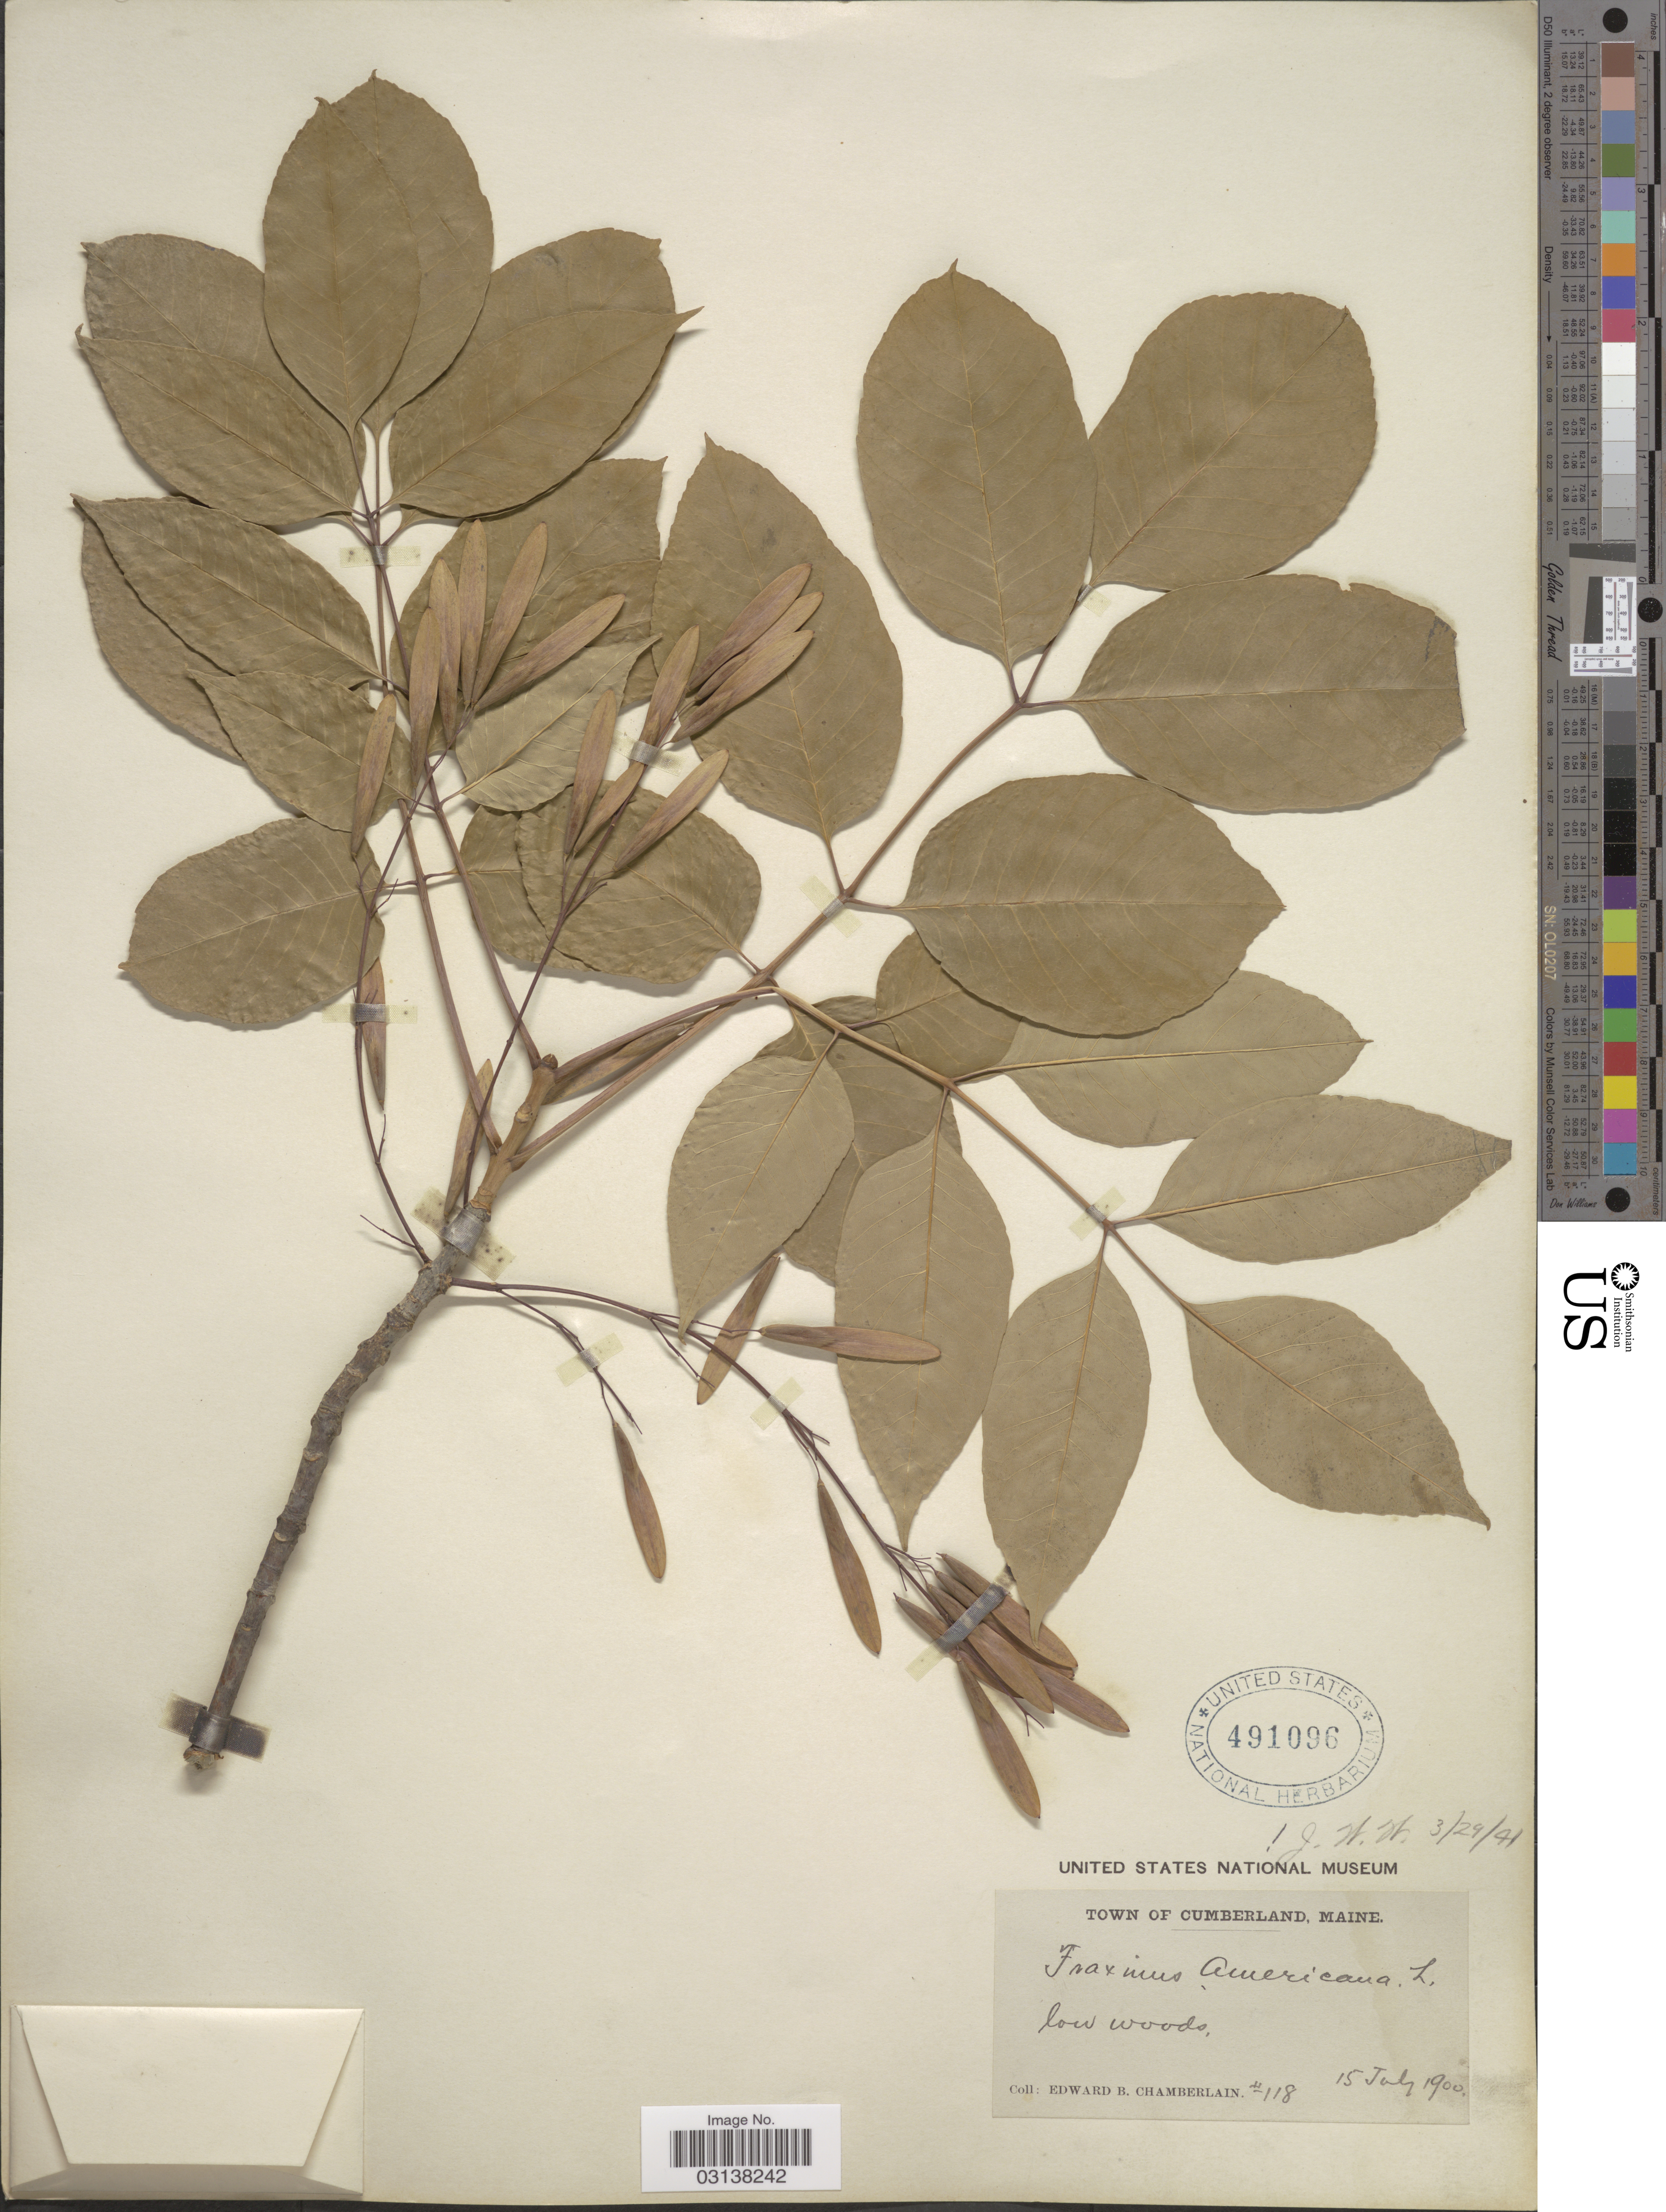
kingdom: Plantae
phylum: Tracheophyta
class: Magnoliopsida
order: Lamiales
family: Oleaceae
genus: Fraxinus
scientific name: Fraxinus americana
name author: L.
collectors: E. Chamberlain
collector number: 118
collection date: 1900-07-15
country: United States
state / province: Maine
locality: Town of Cumberland.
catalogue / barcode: US 491096